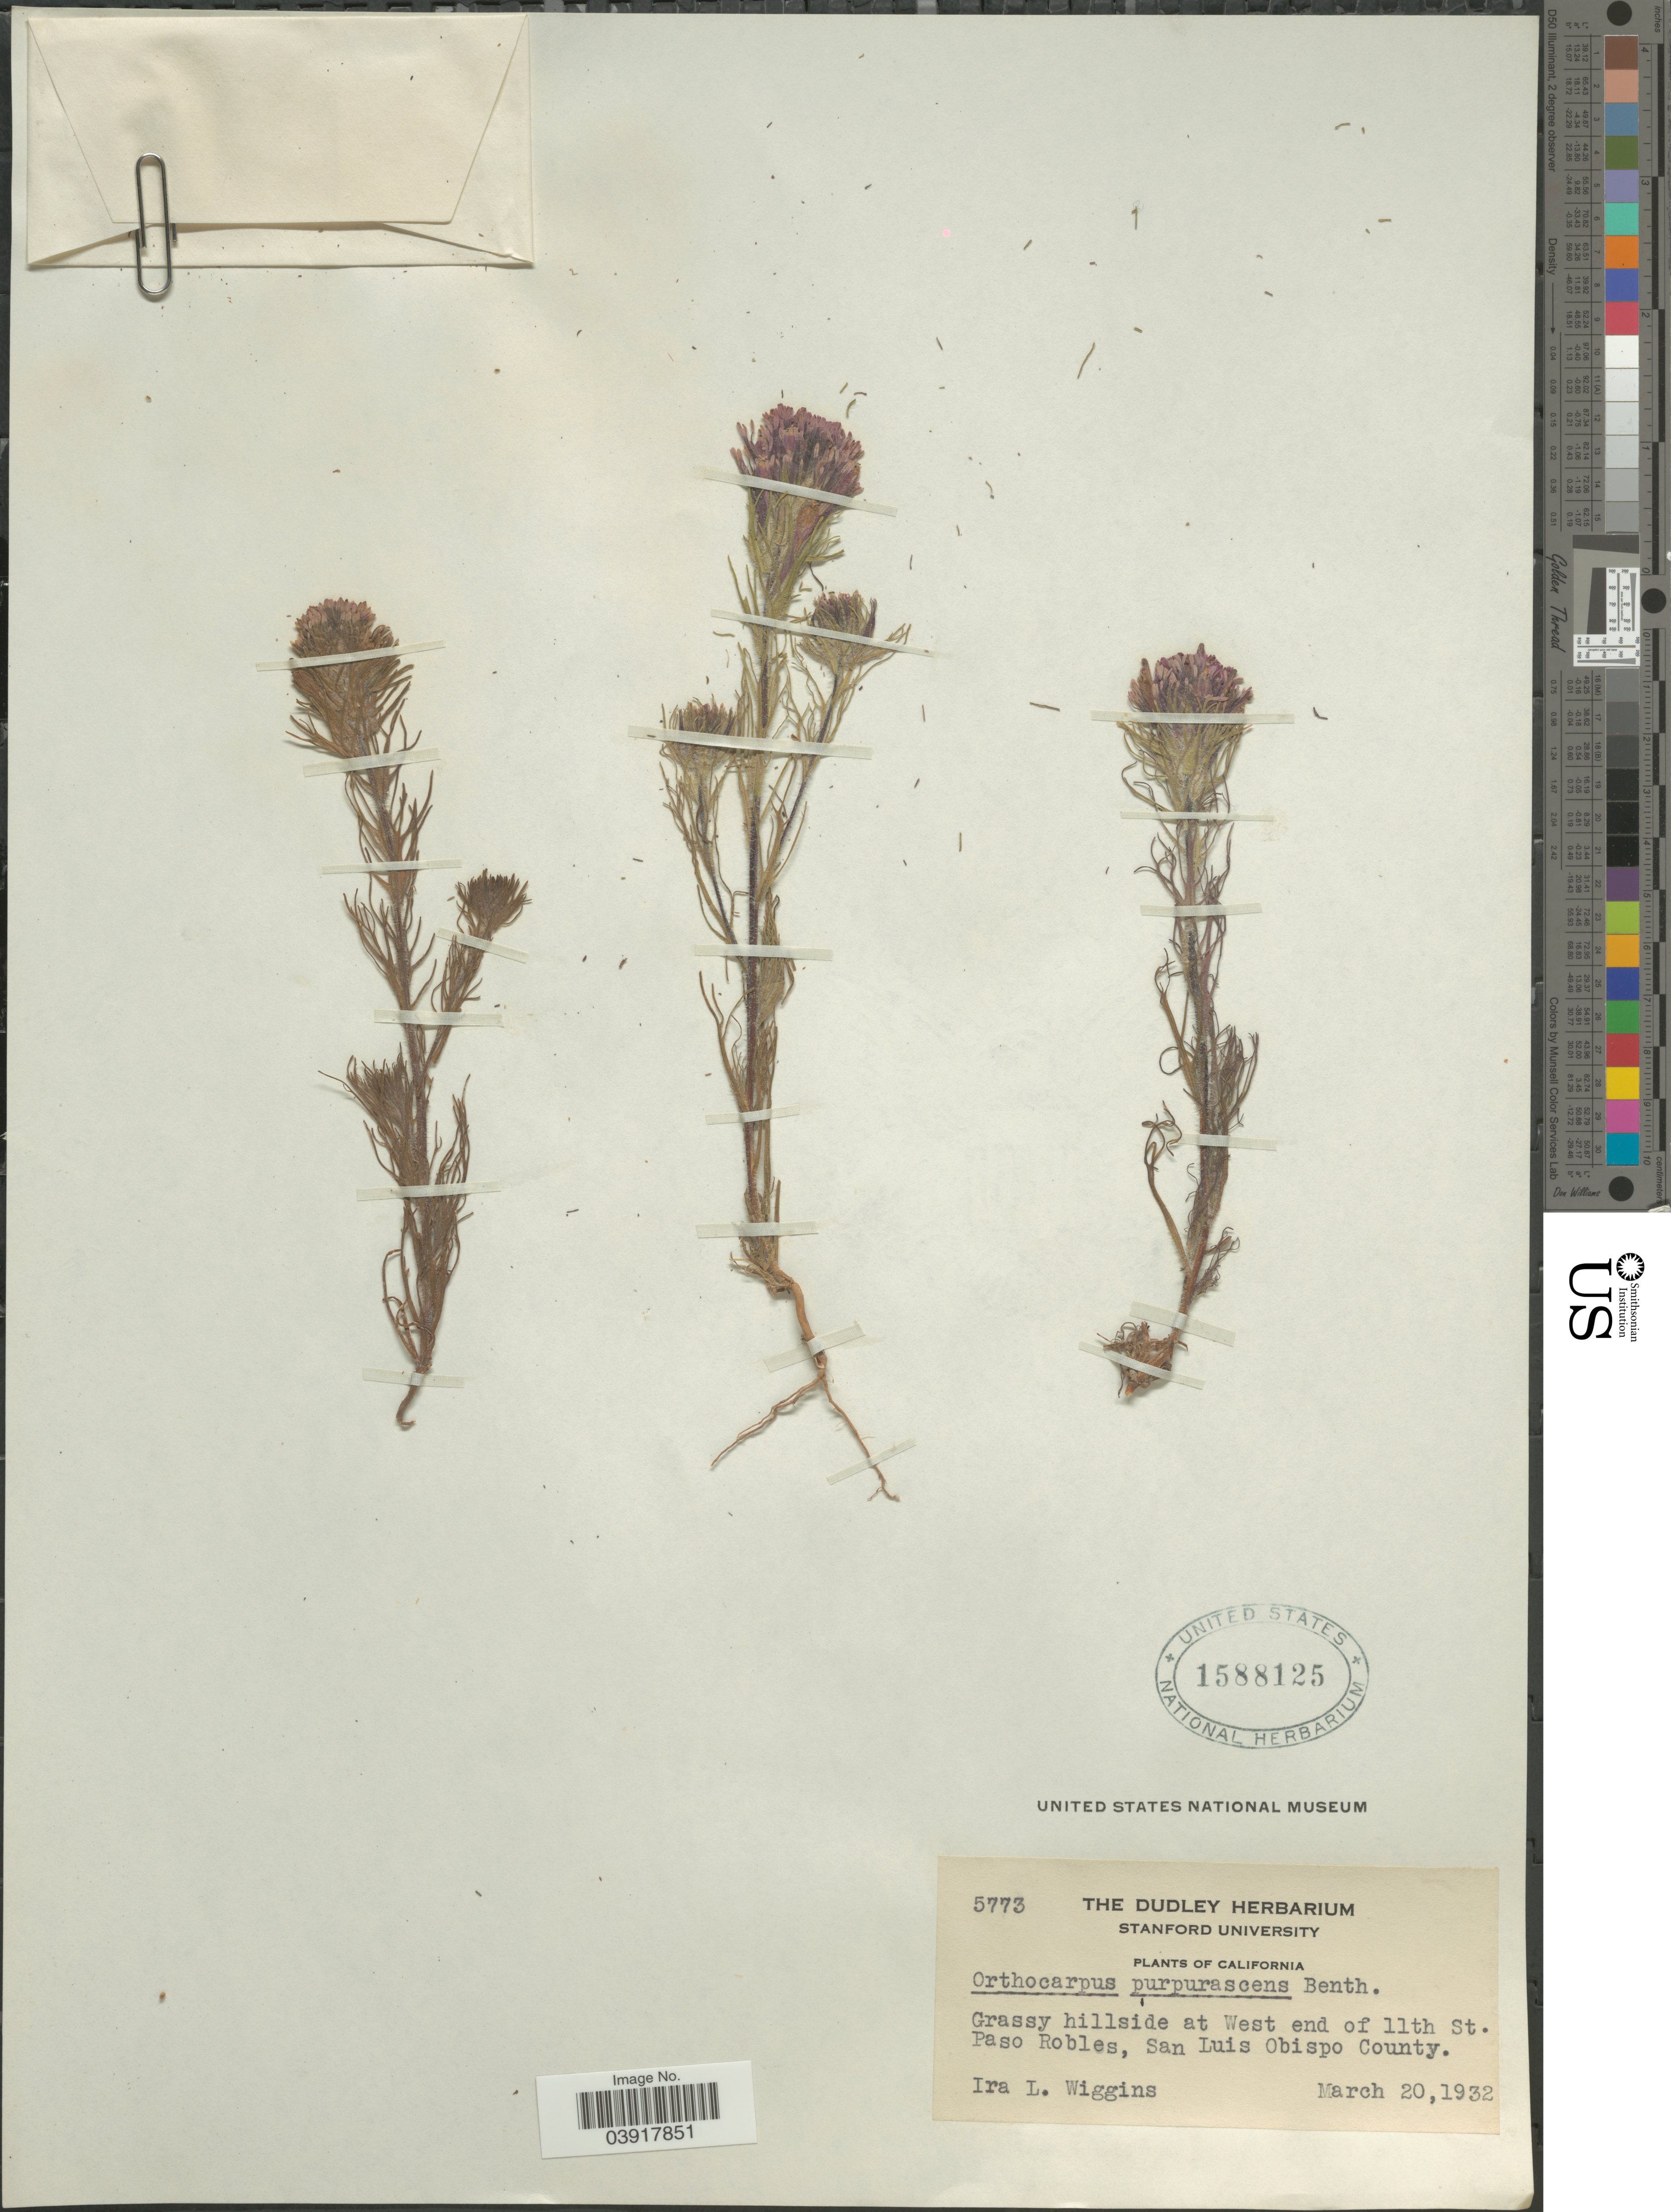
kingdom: Plantae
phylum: Tracheophyta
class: Magnoliopsida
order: Lamiales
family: Orobanchaceae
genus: Orthocarpus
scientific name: Orthocarpus purpurascens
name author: Benth.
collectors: I. L. Wiggins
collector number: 5773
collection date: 1932-03-20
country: United States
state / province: California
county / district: San Luis Obispo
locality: Grassy hillside at West end of 11th St. Paso Robles, San Luis Obispo County.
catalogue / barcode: US 1588125